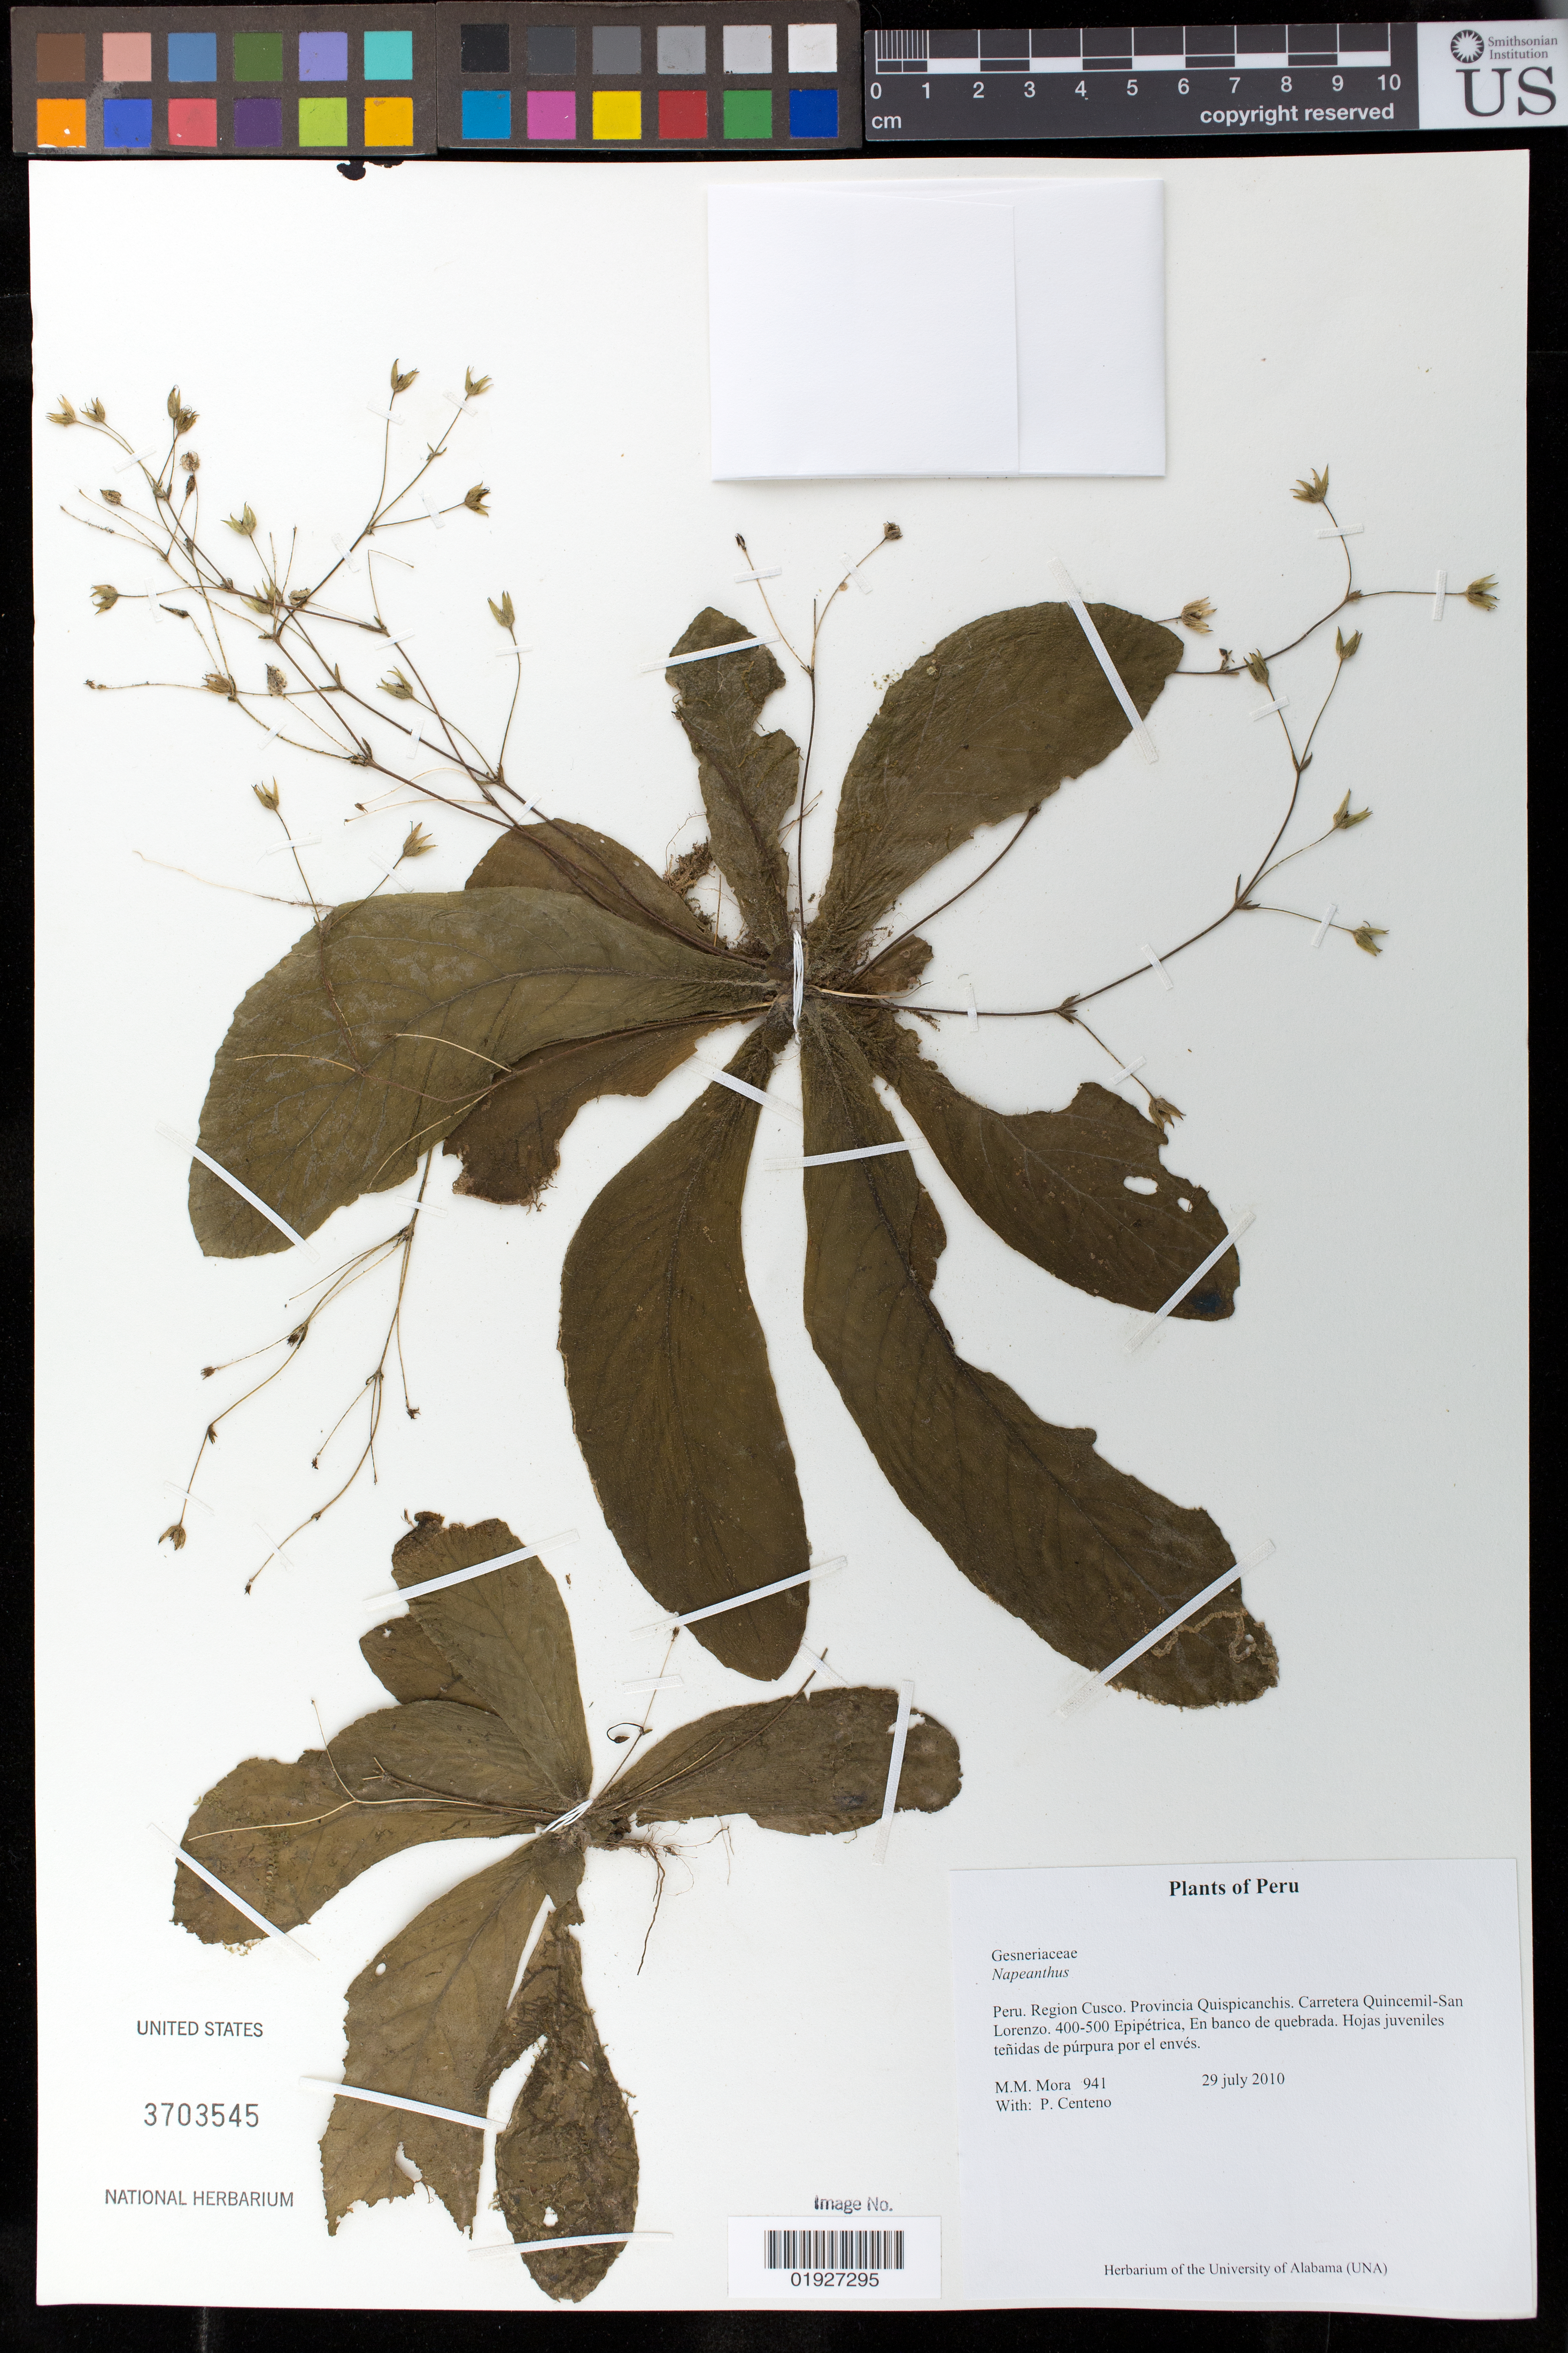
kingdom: Plantae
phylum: Tracheophyta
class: Magnoliopsida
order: Lamiales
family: Gesneriaceae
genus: Napeanthus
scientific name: Napeanthus sp.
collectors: M. M. Mora & P. Centeno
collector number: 941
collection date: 2010-07-29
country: Peru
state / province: Cusco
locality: Provinica Quispicanchis. Carretera Quincemil-San Lorenzo.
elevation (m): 400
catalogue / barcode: US 3703545